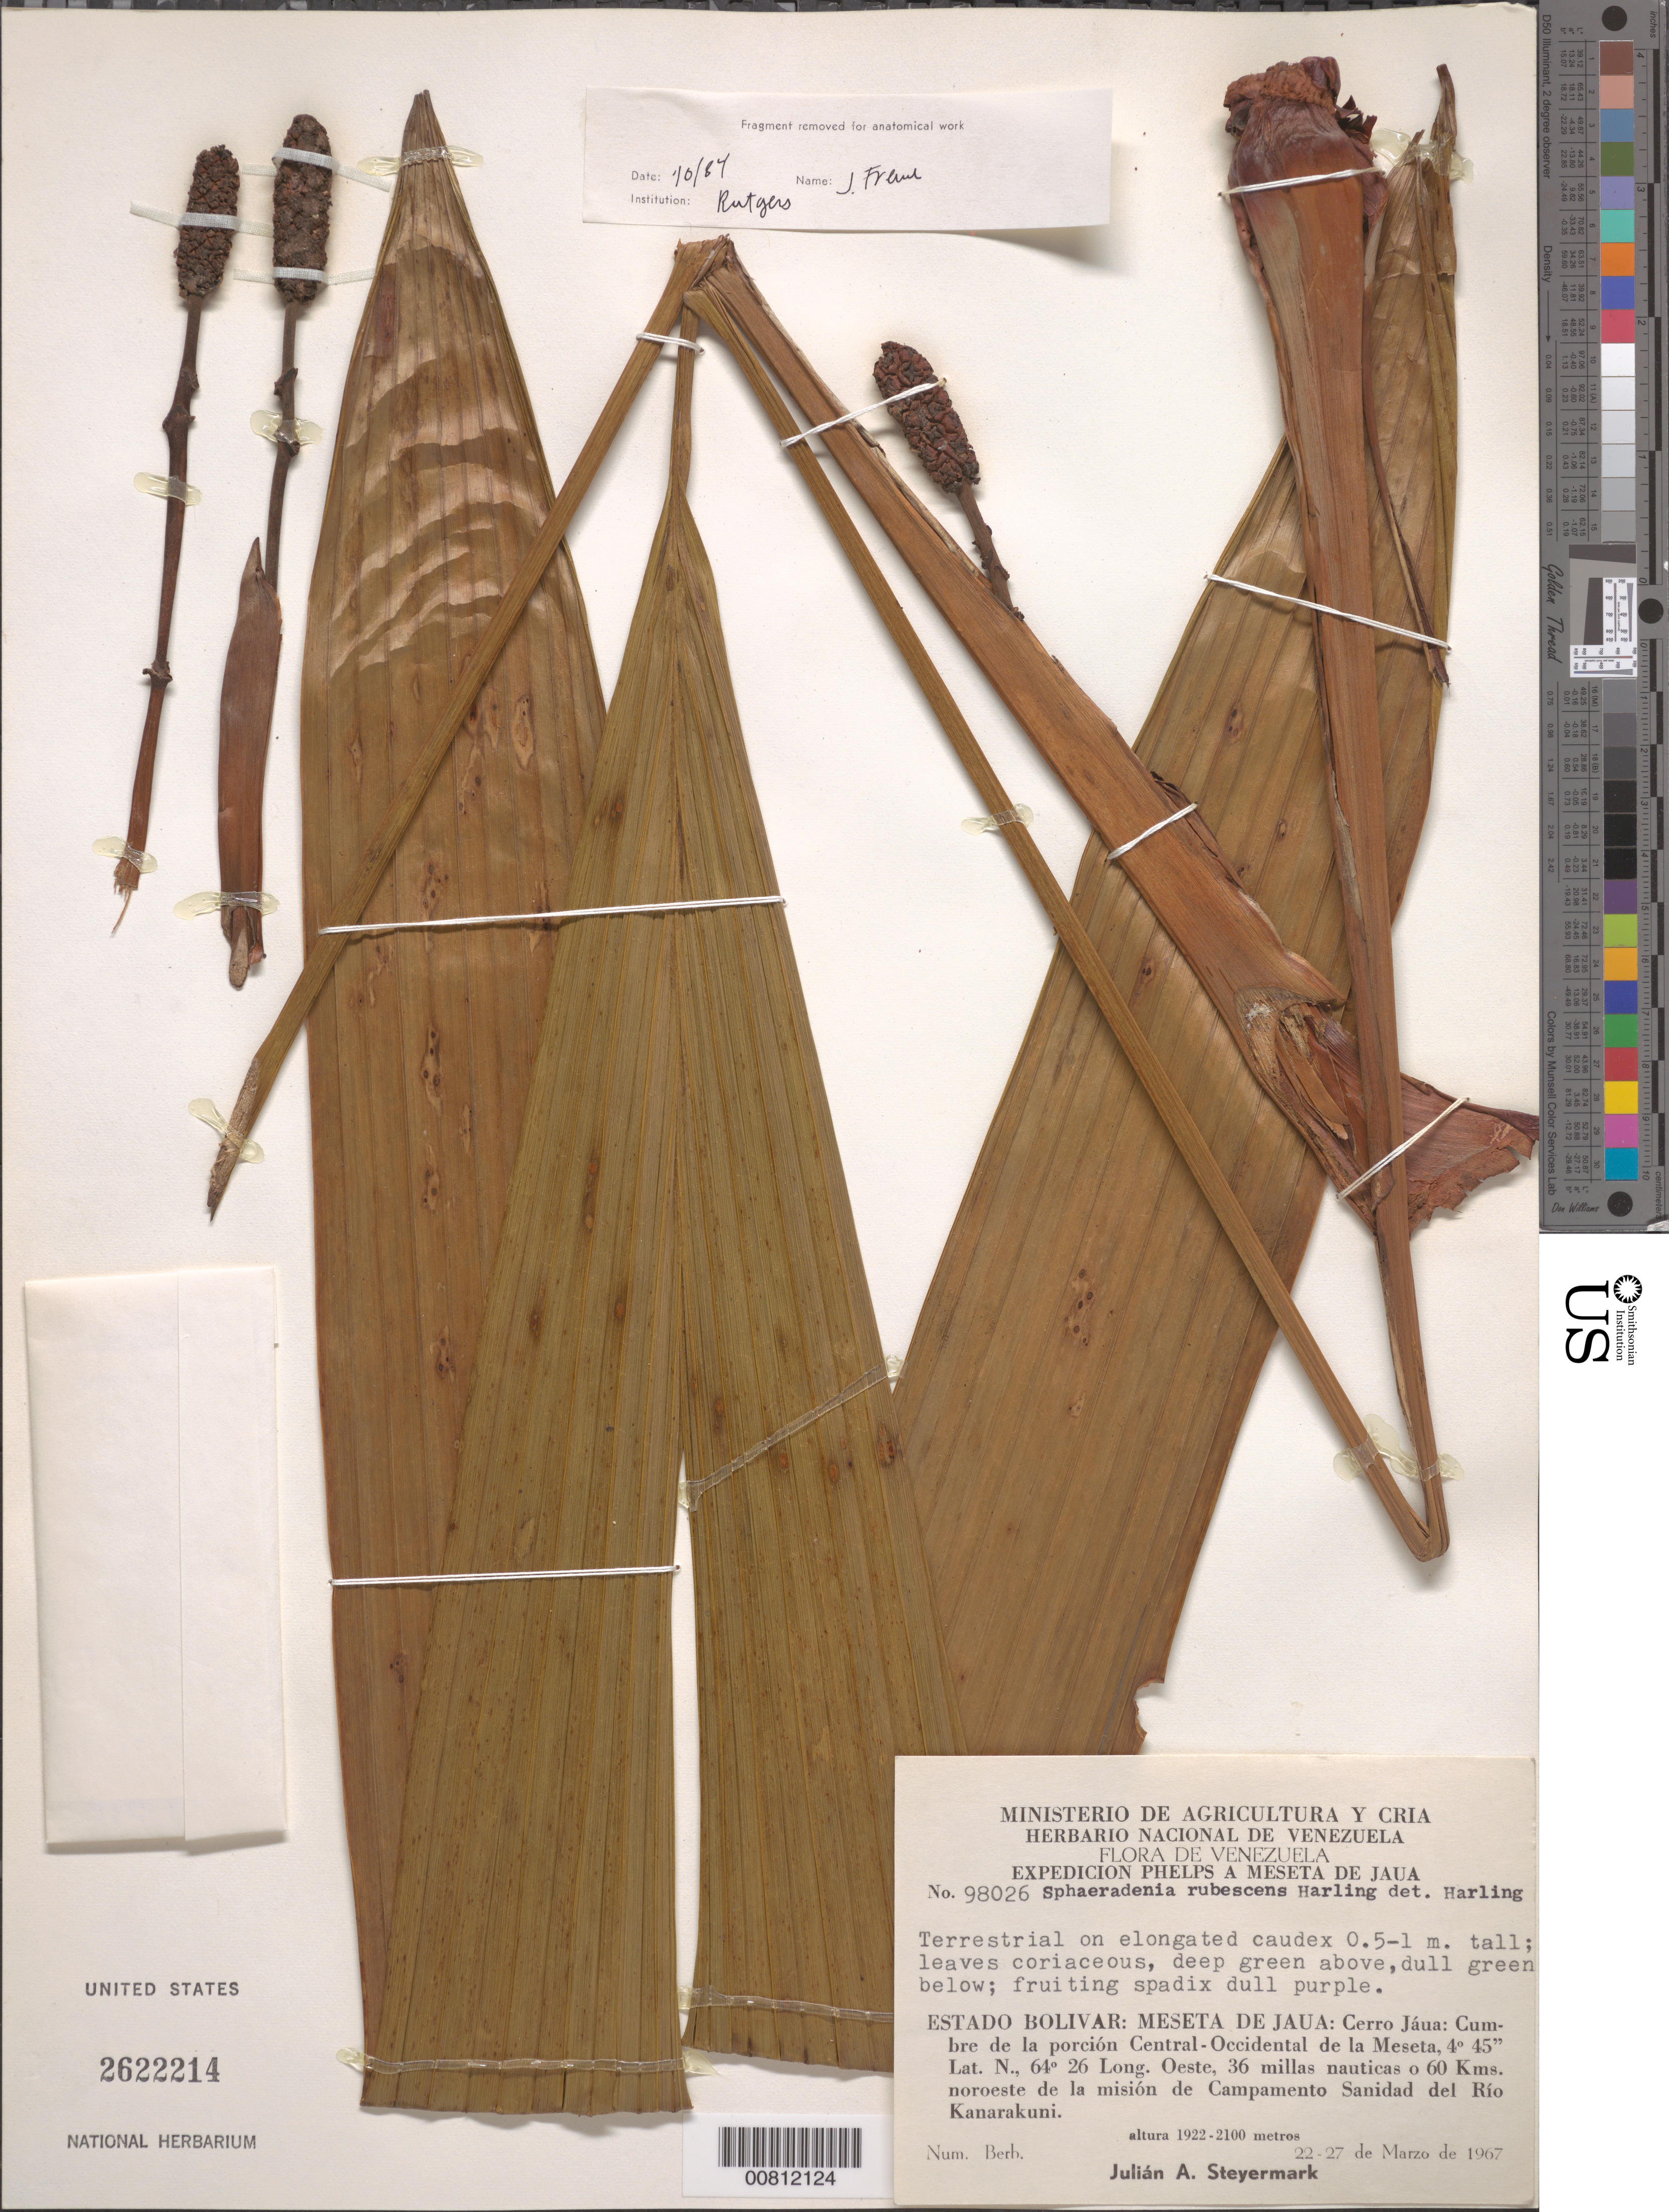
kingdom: Plantae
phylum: Tracheophyta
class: Liliopsida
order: Pandanales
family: Cyclanthaceae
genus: Sphaeradenia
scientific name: Sphaeradenia rubescens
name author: Harling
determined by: Harling, Gunnar W.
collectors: J. Steyermark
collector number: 98026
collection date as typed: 22-Mar-67 to 27-Mar-67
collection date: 1967-03-22/1967-03-27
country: Venezuela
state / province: Bolívar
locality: Meseta del Jaua: Cerro Jáua, cumbre de la porcion Central-Occidental de la Meseta, 36 millas nauticas o 60 km NO de la mision de Campamento Sanidad del Río Kanarakuni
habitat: Terrestrial on elongated caudex 0.5-1 m.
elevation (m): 1922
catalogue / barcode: US 2622214